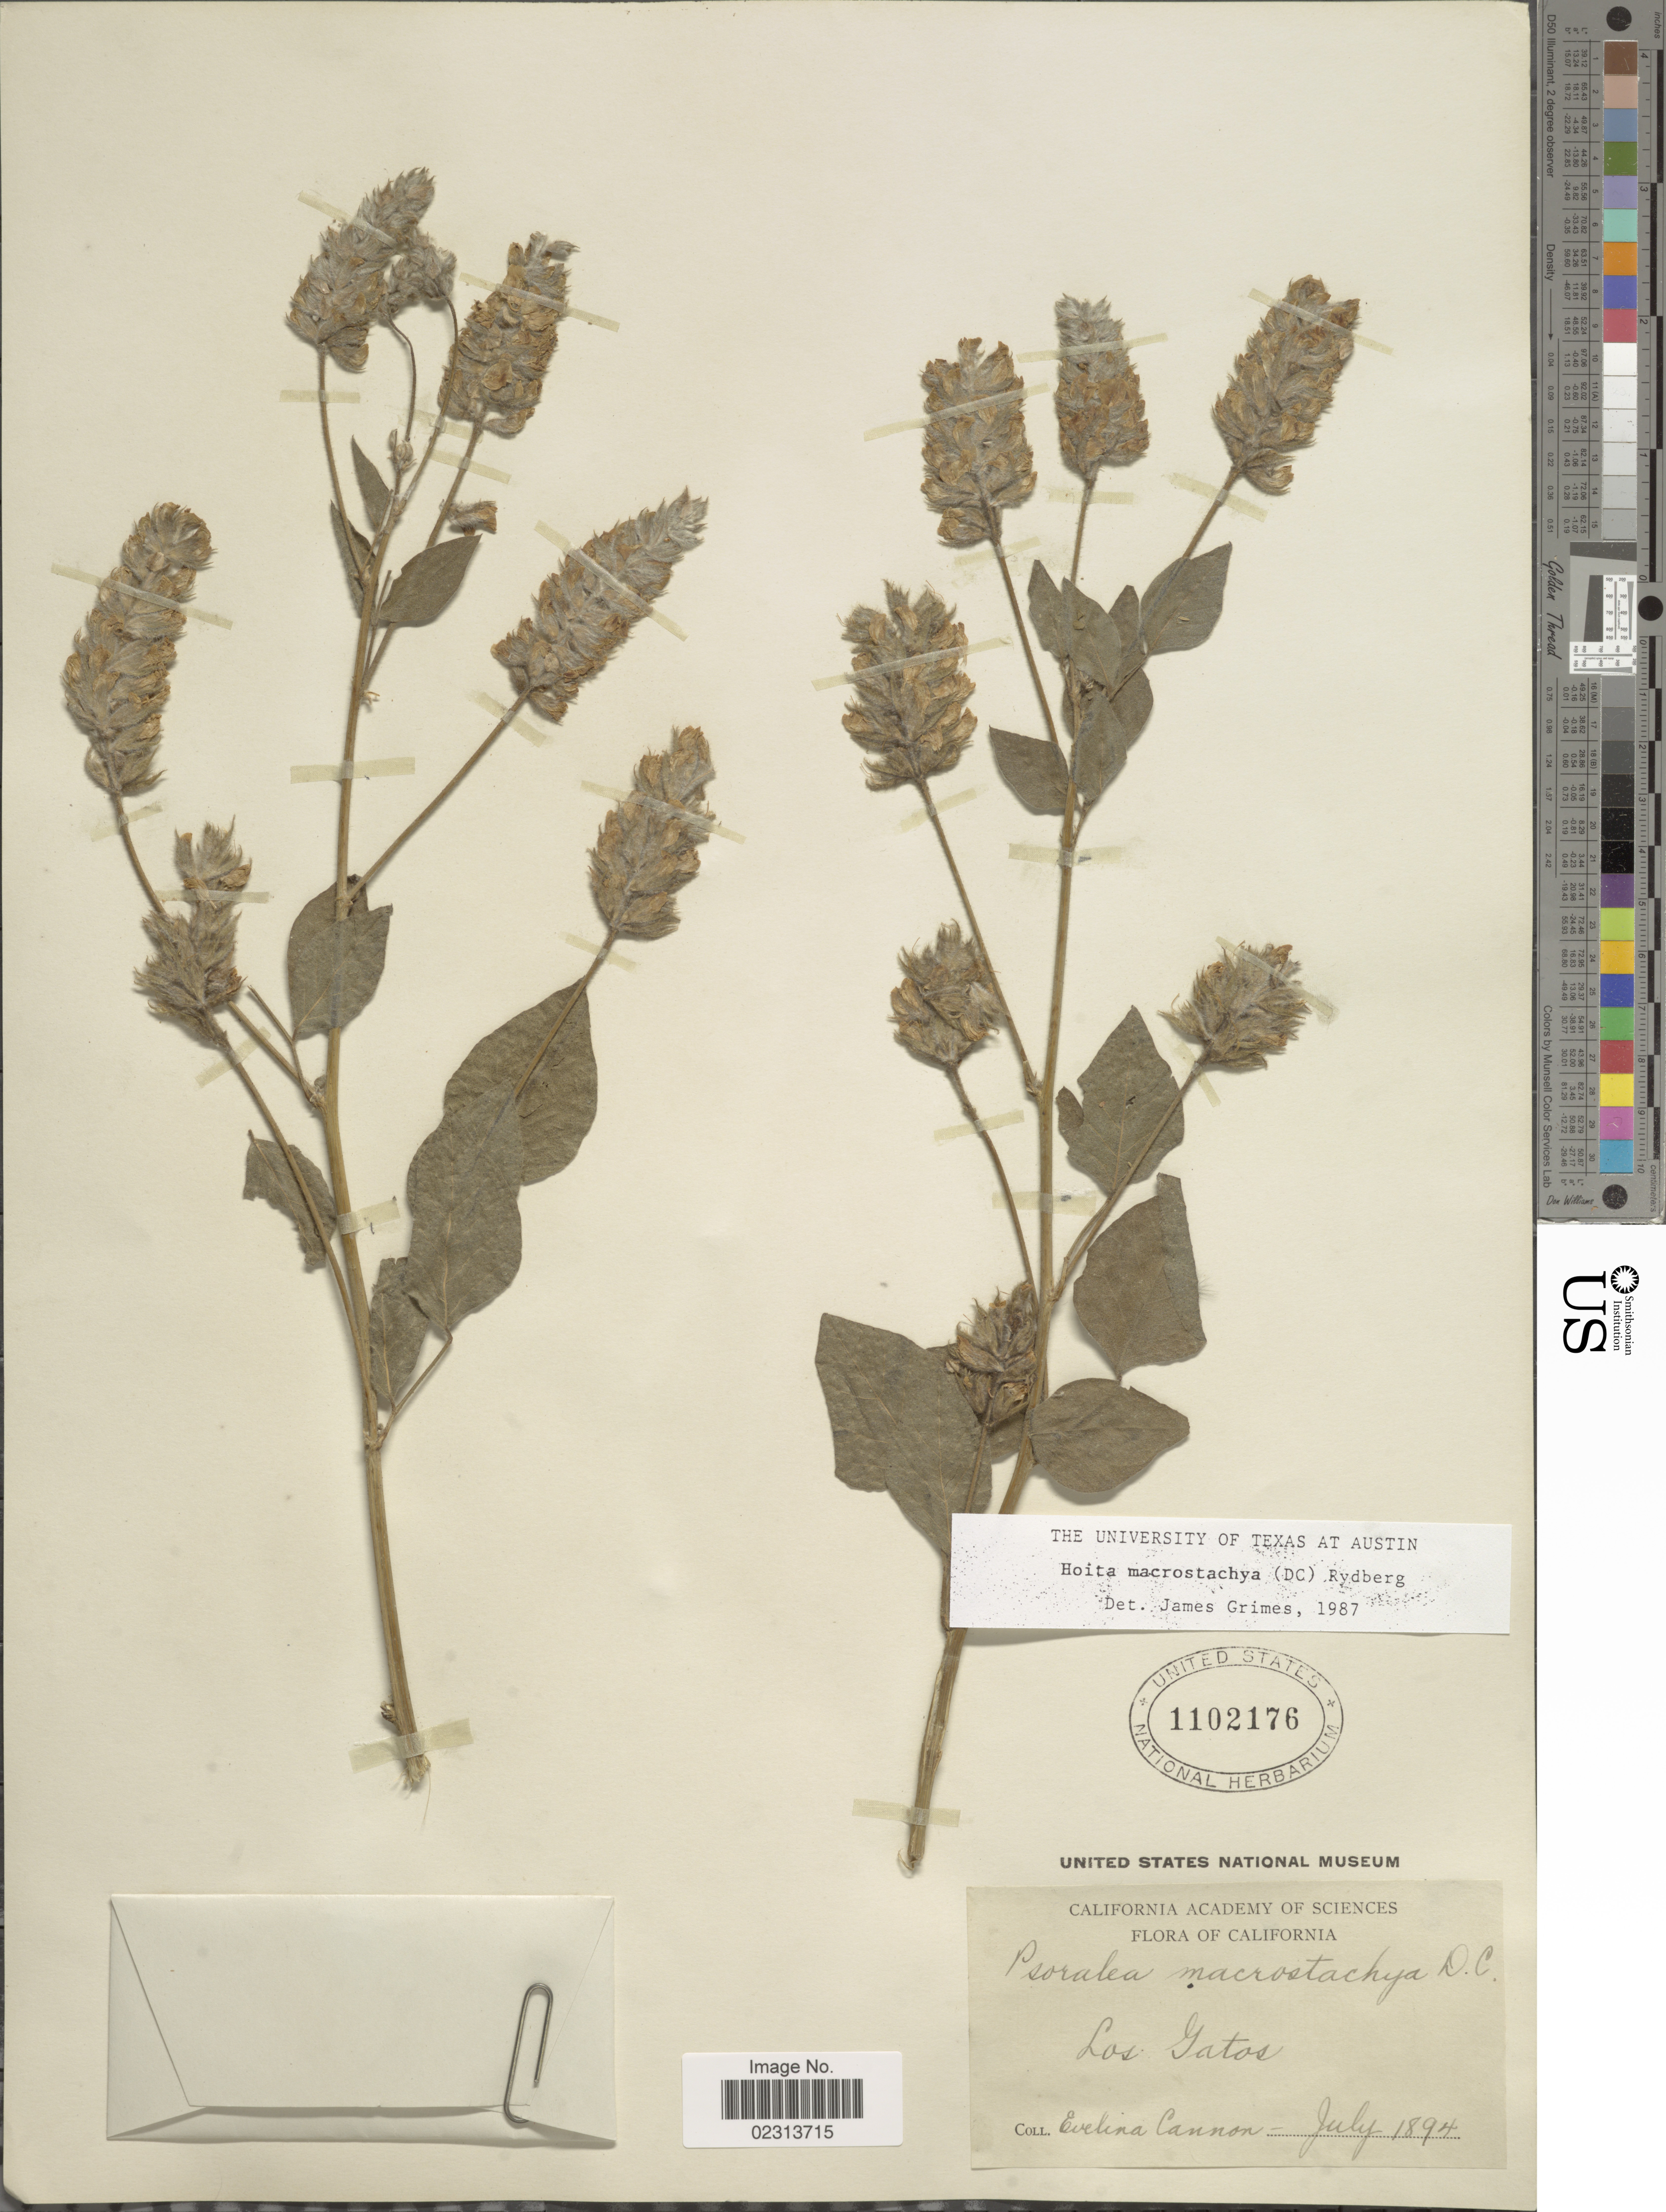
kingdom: Plantae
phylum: Tracheophyta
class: Magnoliopsida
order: Fabales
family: Fabaceae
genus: Hoita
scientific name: Hoita macrostachya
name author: (DC.) Rydb.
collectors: E. Cannon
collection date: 1894-07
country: United States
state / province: California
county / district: Santa Clara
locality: Los Gatos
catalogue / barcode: US 1102176